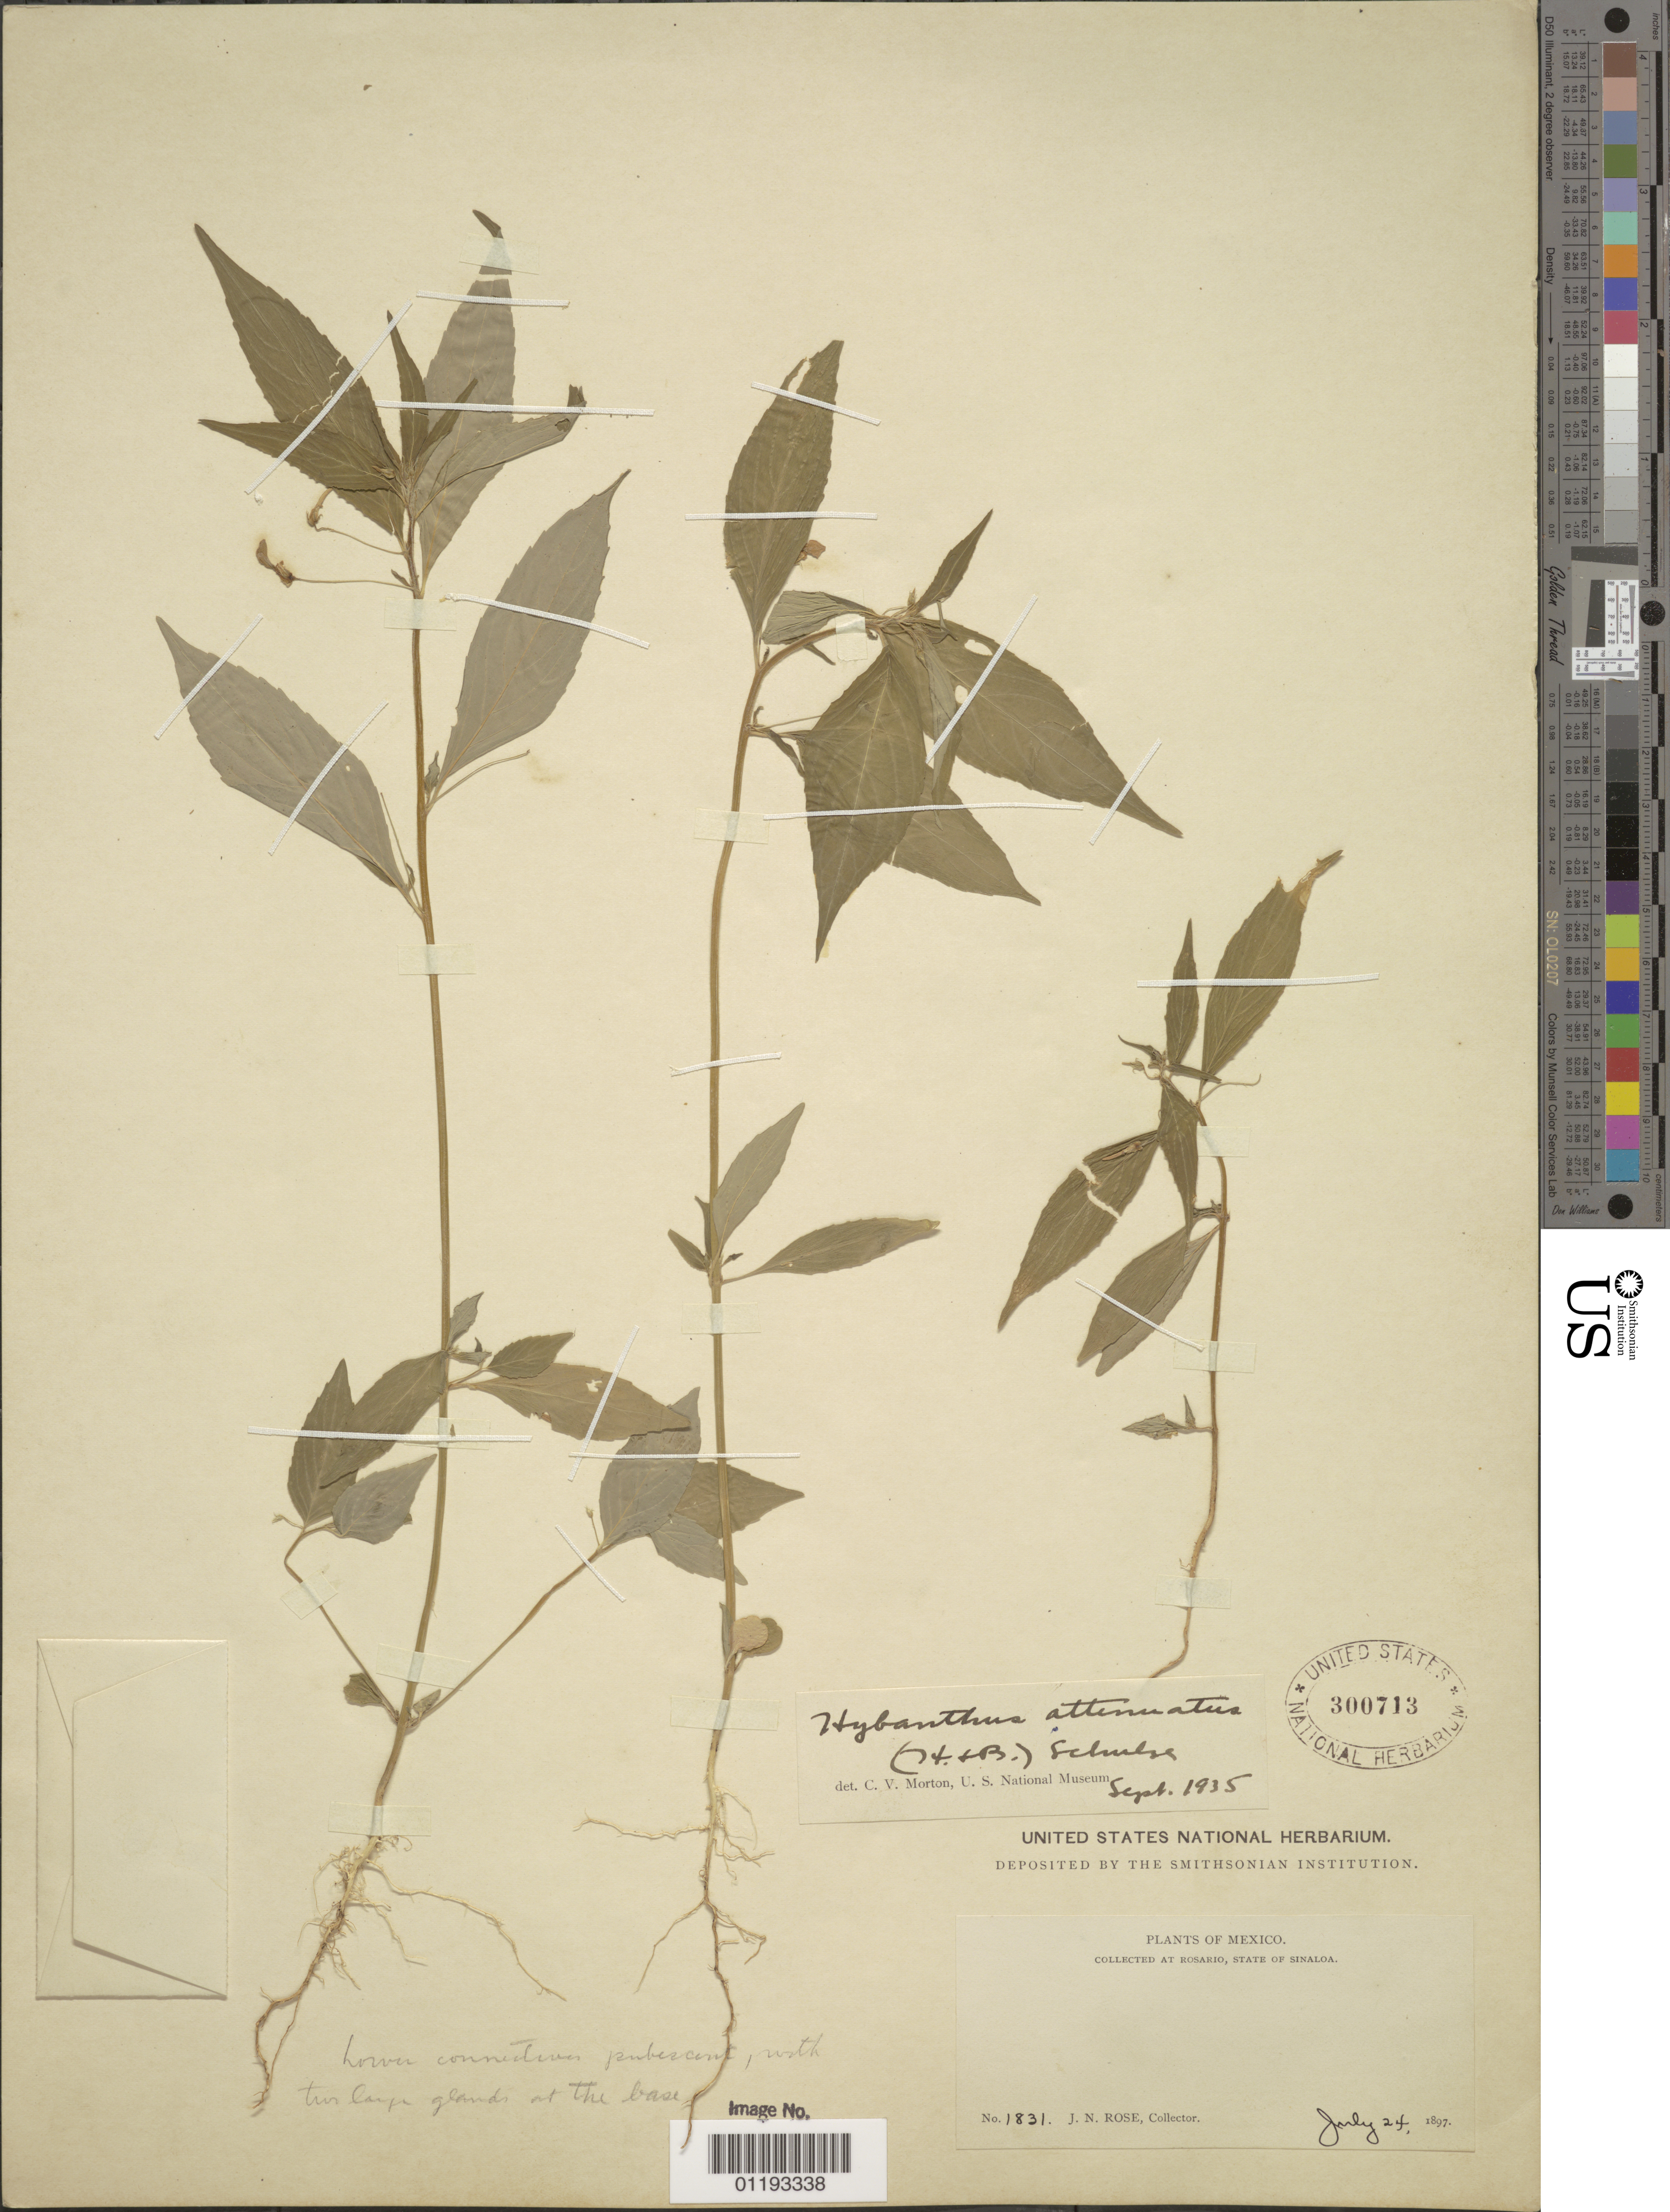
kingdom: Plantae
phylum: Tracheophyta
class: Magnoliopsida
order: Malpighiales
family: Violaceae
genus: Pombalia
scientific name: Pombalia attenuata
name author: (Humb. & Bonpl. ex Willd.) Paula-Souza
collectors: J. N. Rose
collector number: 1831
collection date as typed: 24 Jul 1897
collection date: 1897-07-24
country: Mexico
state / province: Sinaloa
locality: Rosario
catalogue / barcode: US 300713